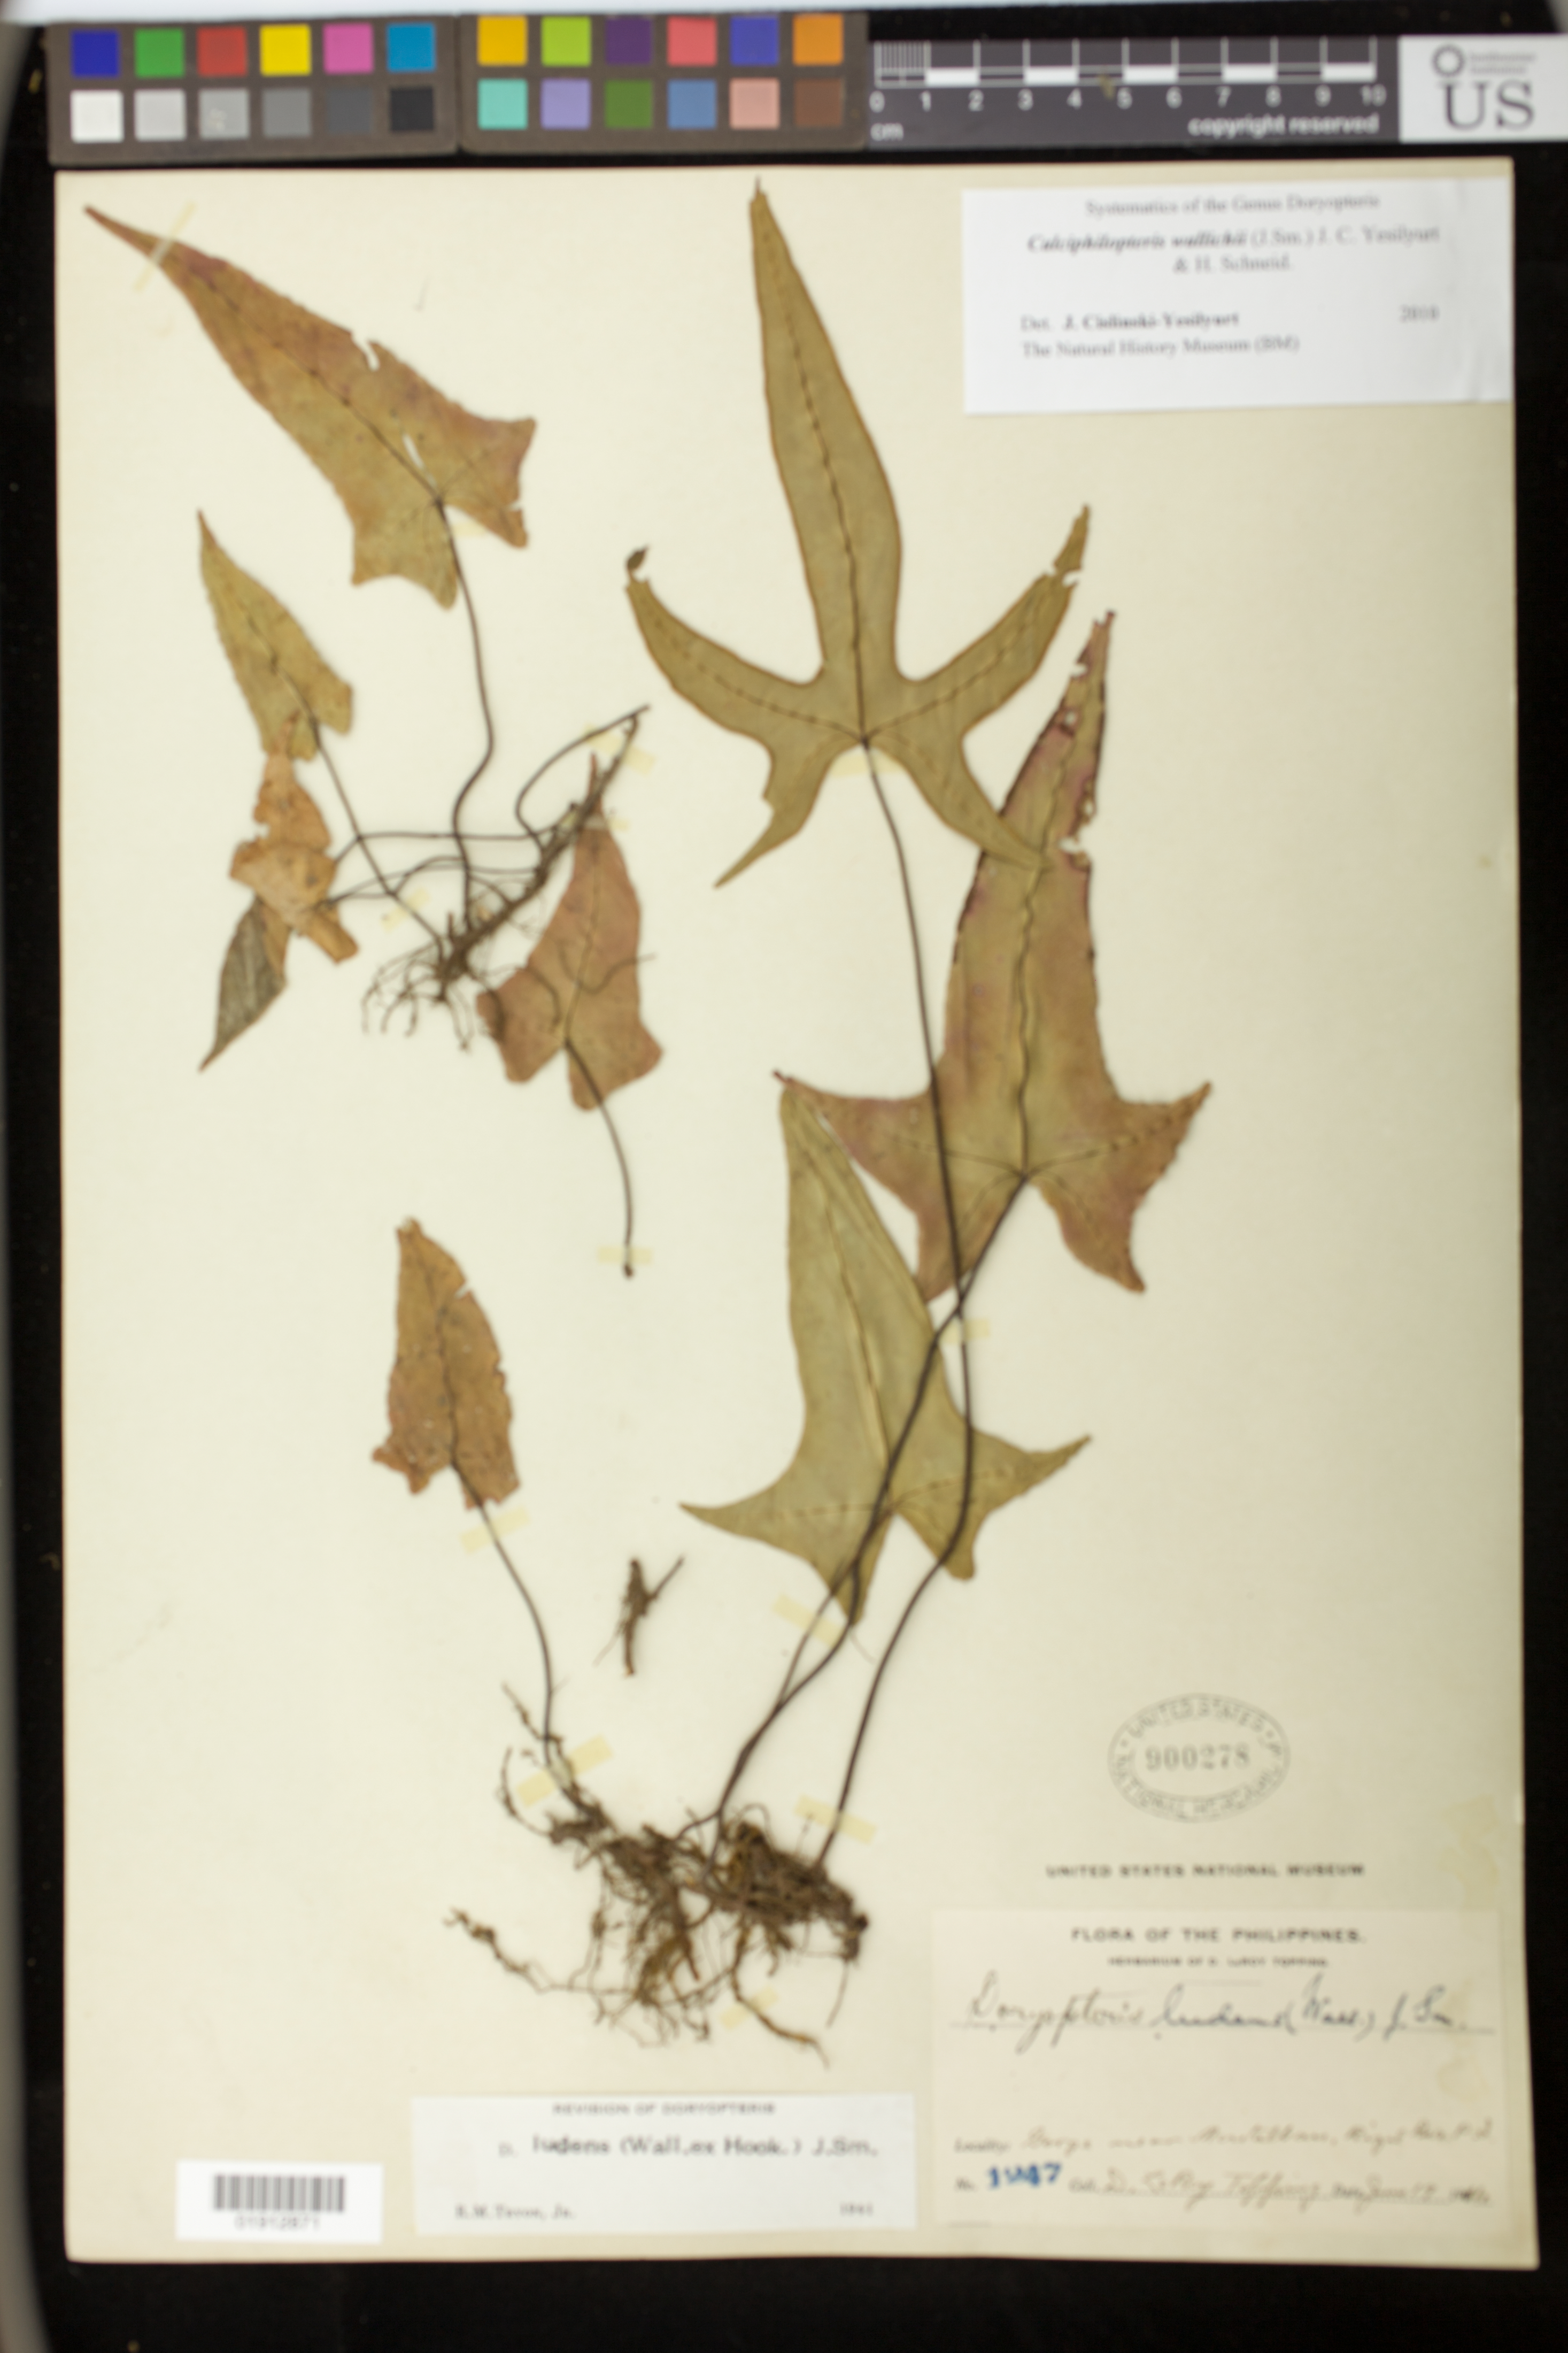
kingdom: Plantae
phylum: Tracheophyta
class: Polypodiopsida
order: Polypodiales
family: Pteridaceae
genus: Calciphilopteris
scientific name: Calciphilopteris wallichii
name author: (J. Sm.) Yesilyurt & H. Schneid.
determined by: Yesilyurt, J. C.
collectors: D. L. Topping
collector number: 1247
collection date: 1911-06-19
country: Philippines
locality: Gorge near Montalban, Rizal Prov P.I.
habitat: Gorge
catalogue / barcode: US 900278